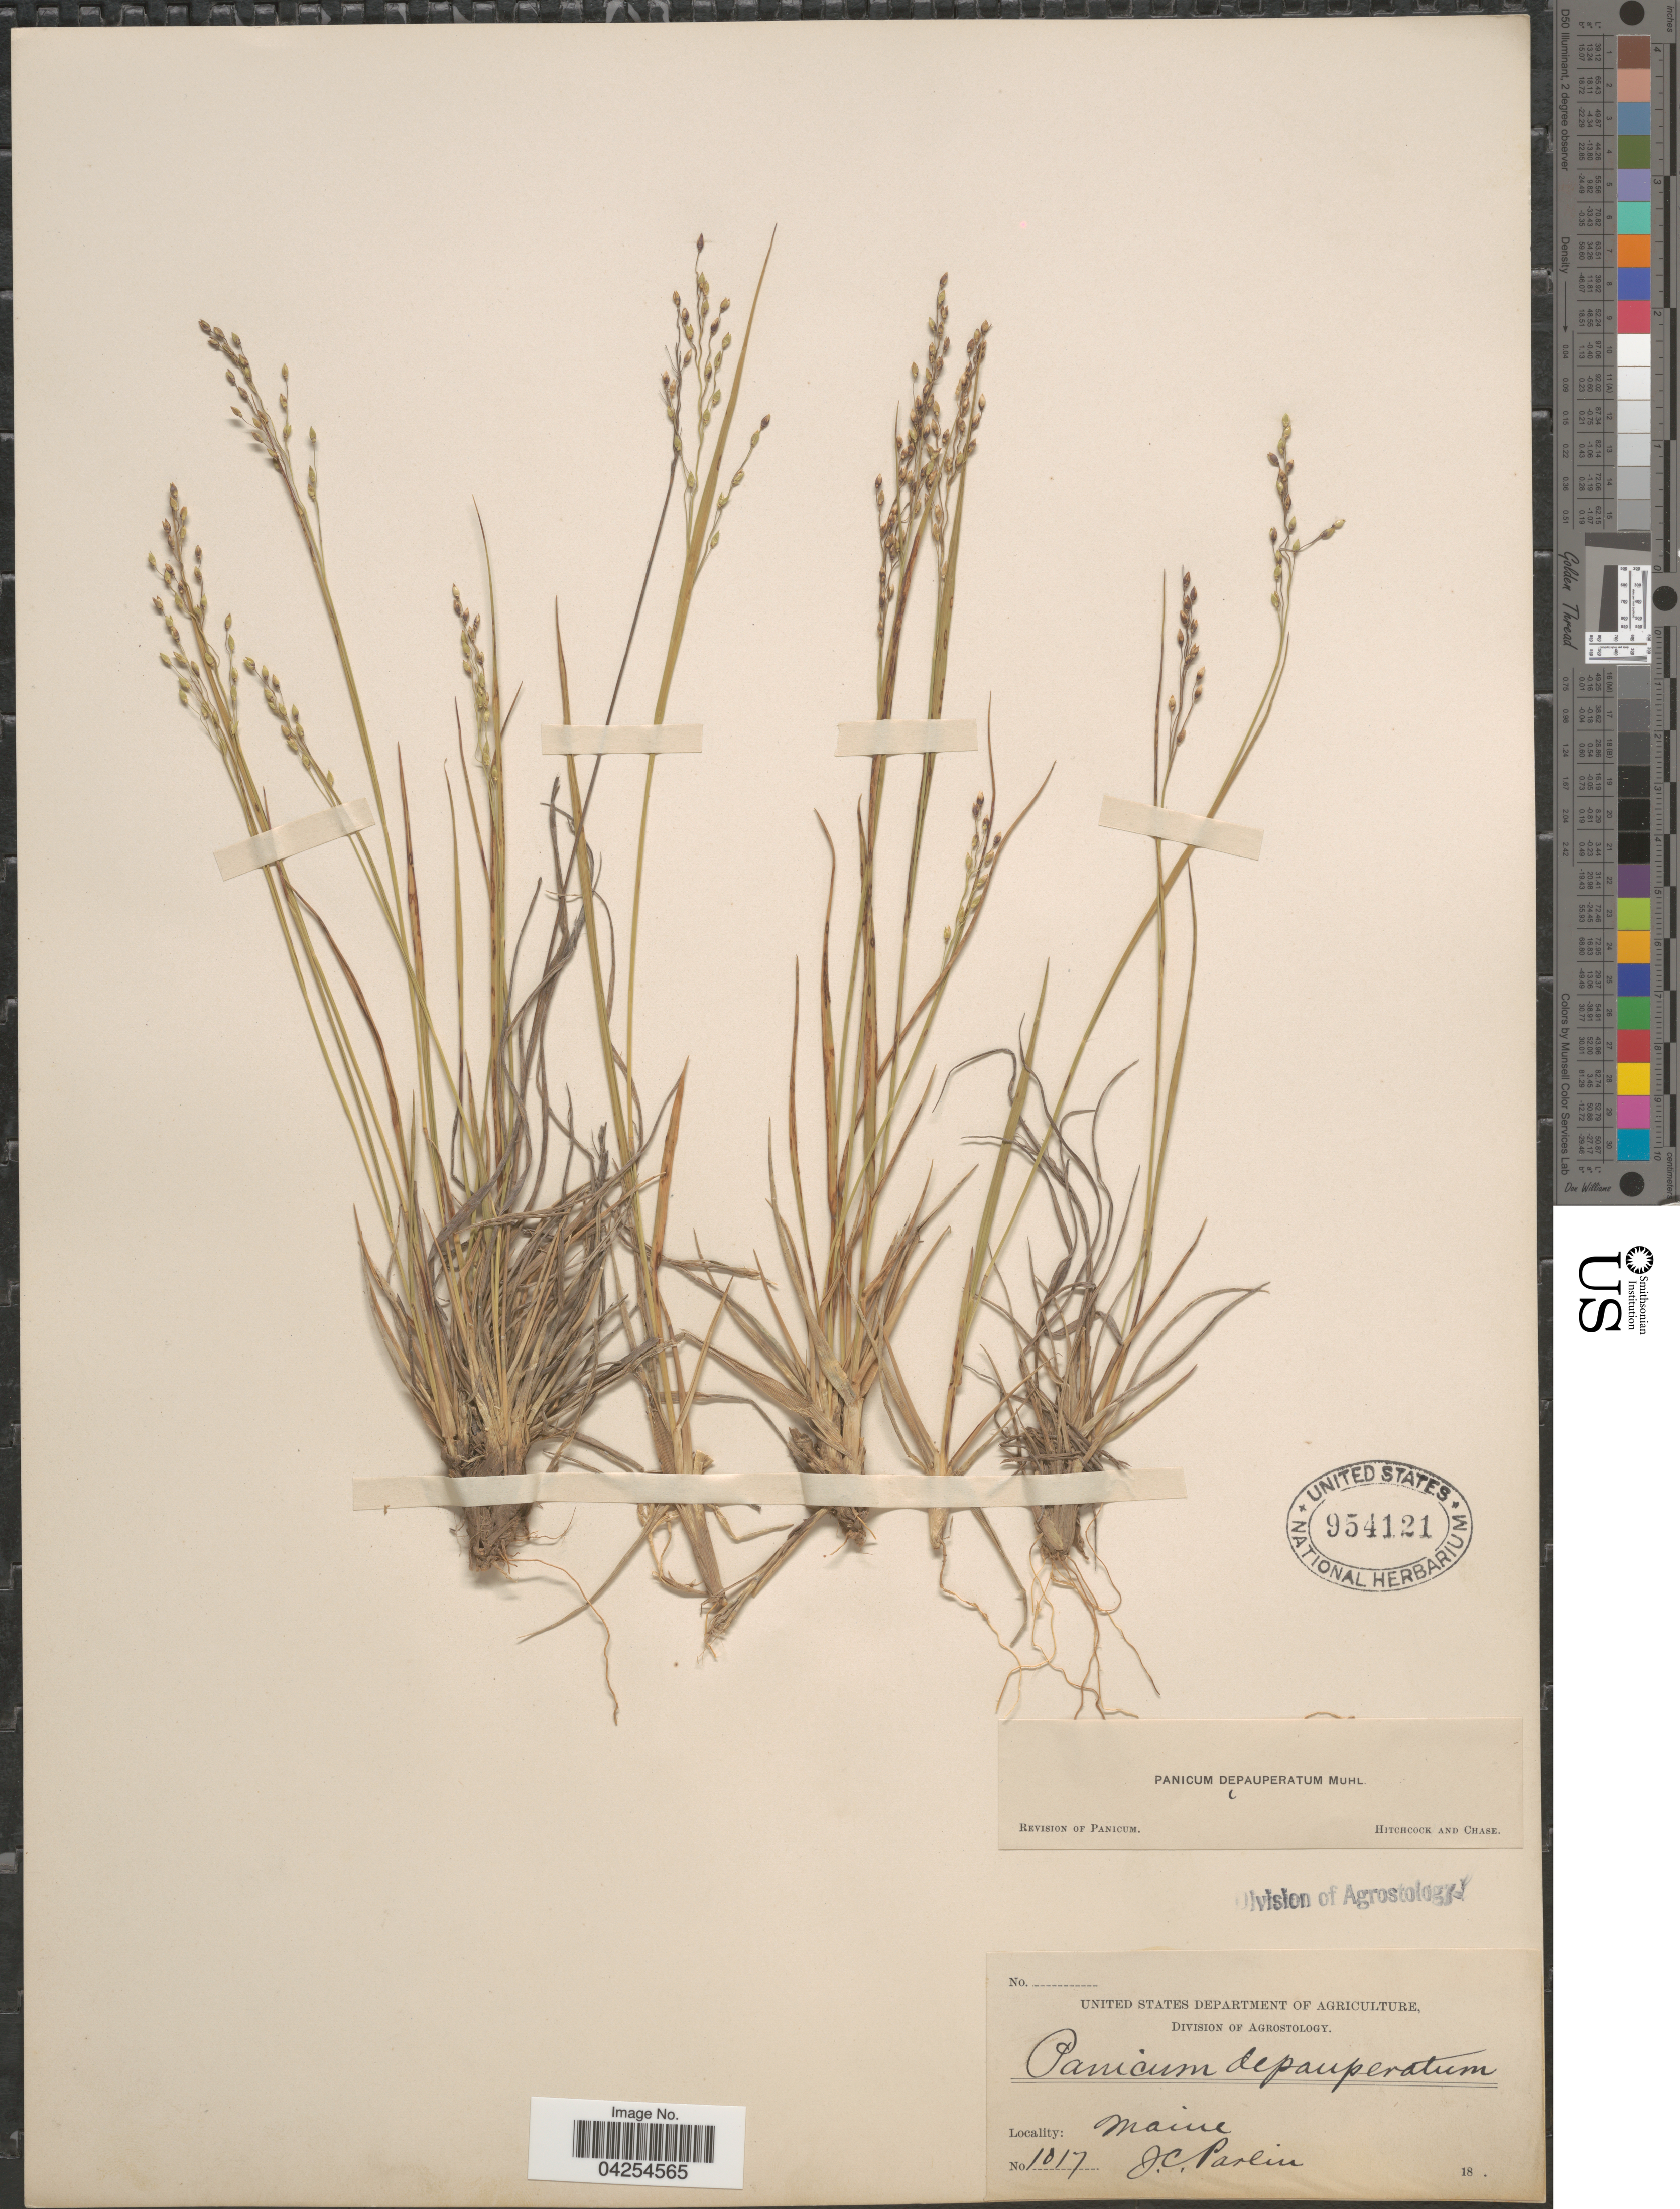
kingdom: Plantae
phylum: Tracheophyta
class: Liliopsida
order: Poales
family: Poaceae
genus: Dichanthelium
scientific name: Dichanthelium depauperatum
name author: (Muhl.) Gould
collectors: J. Parlin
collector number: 1017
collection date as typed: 18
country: United States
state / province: Maine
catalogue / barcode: US 954121